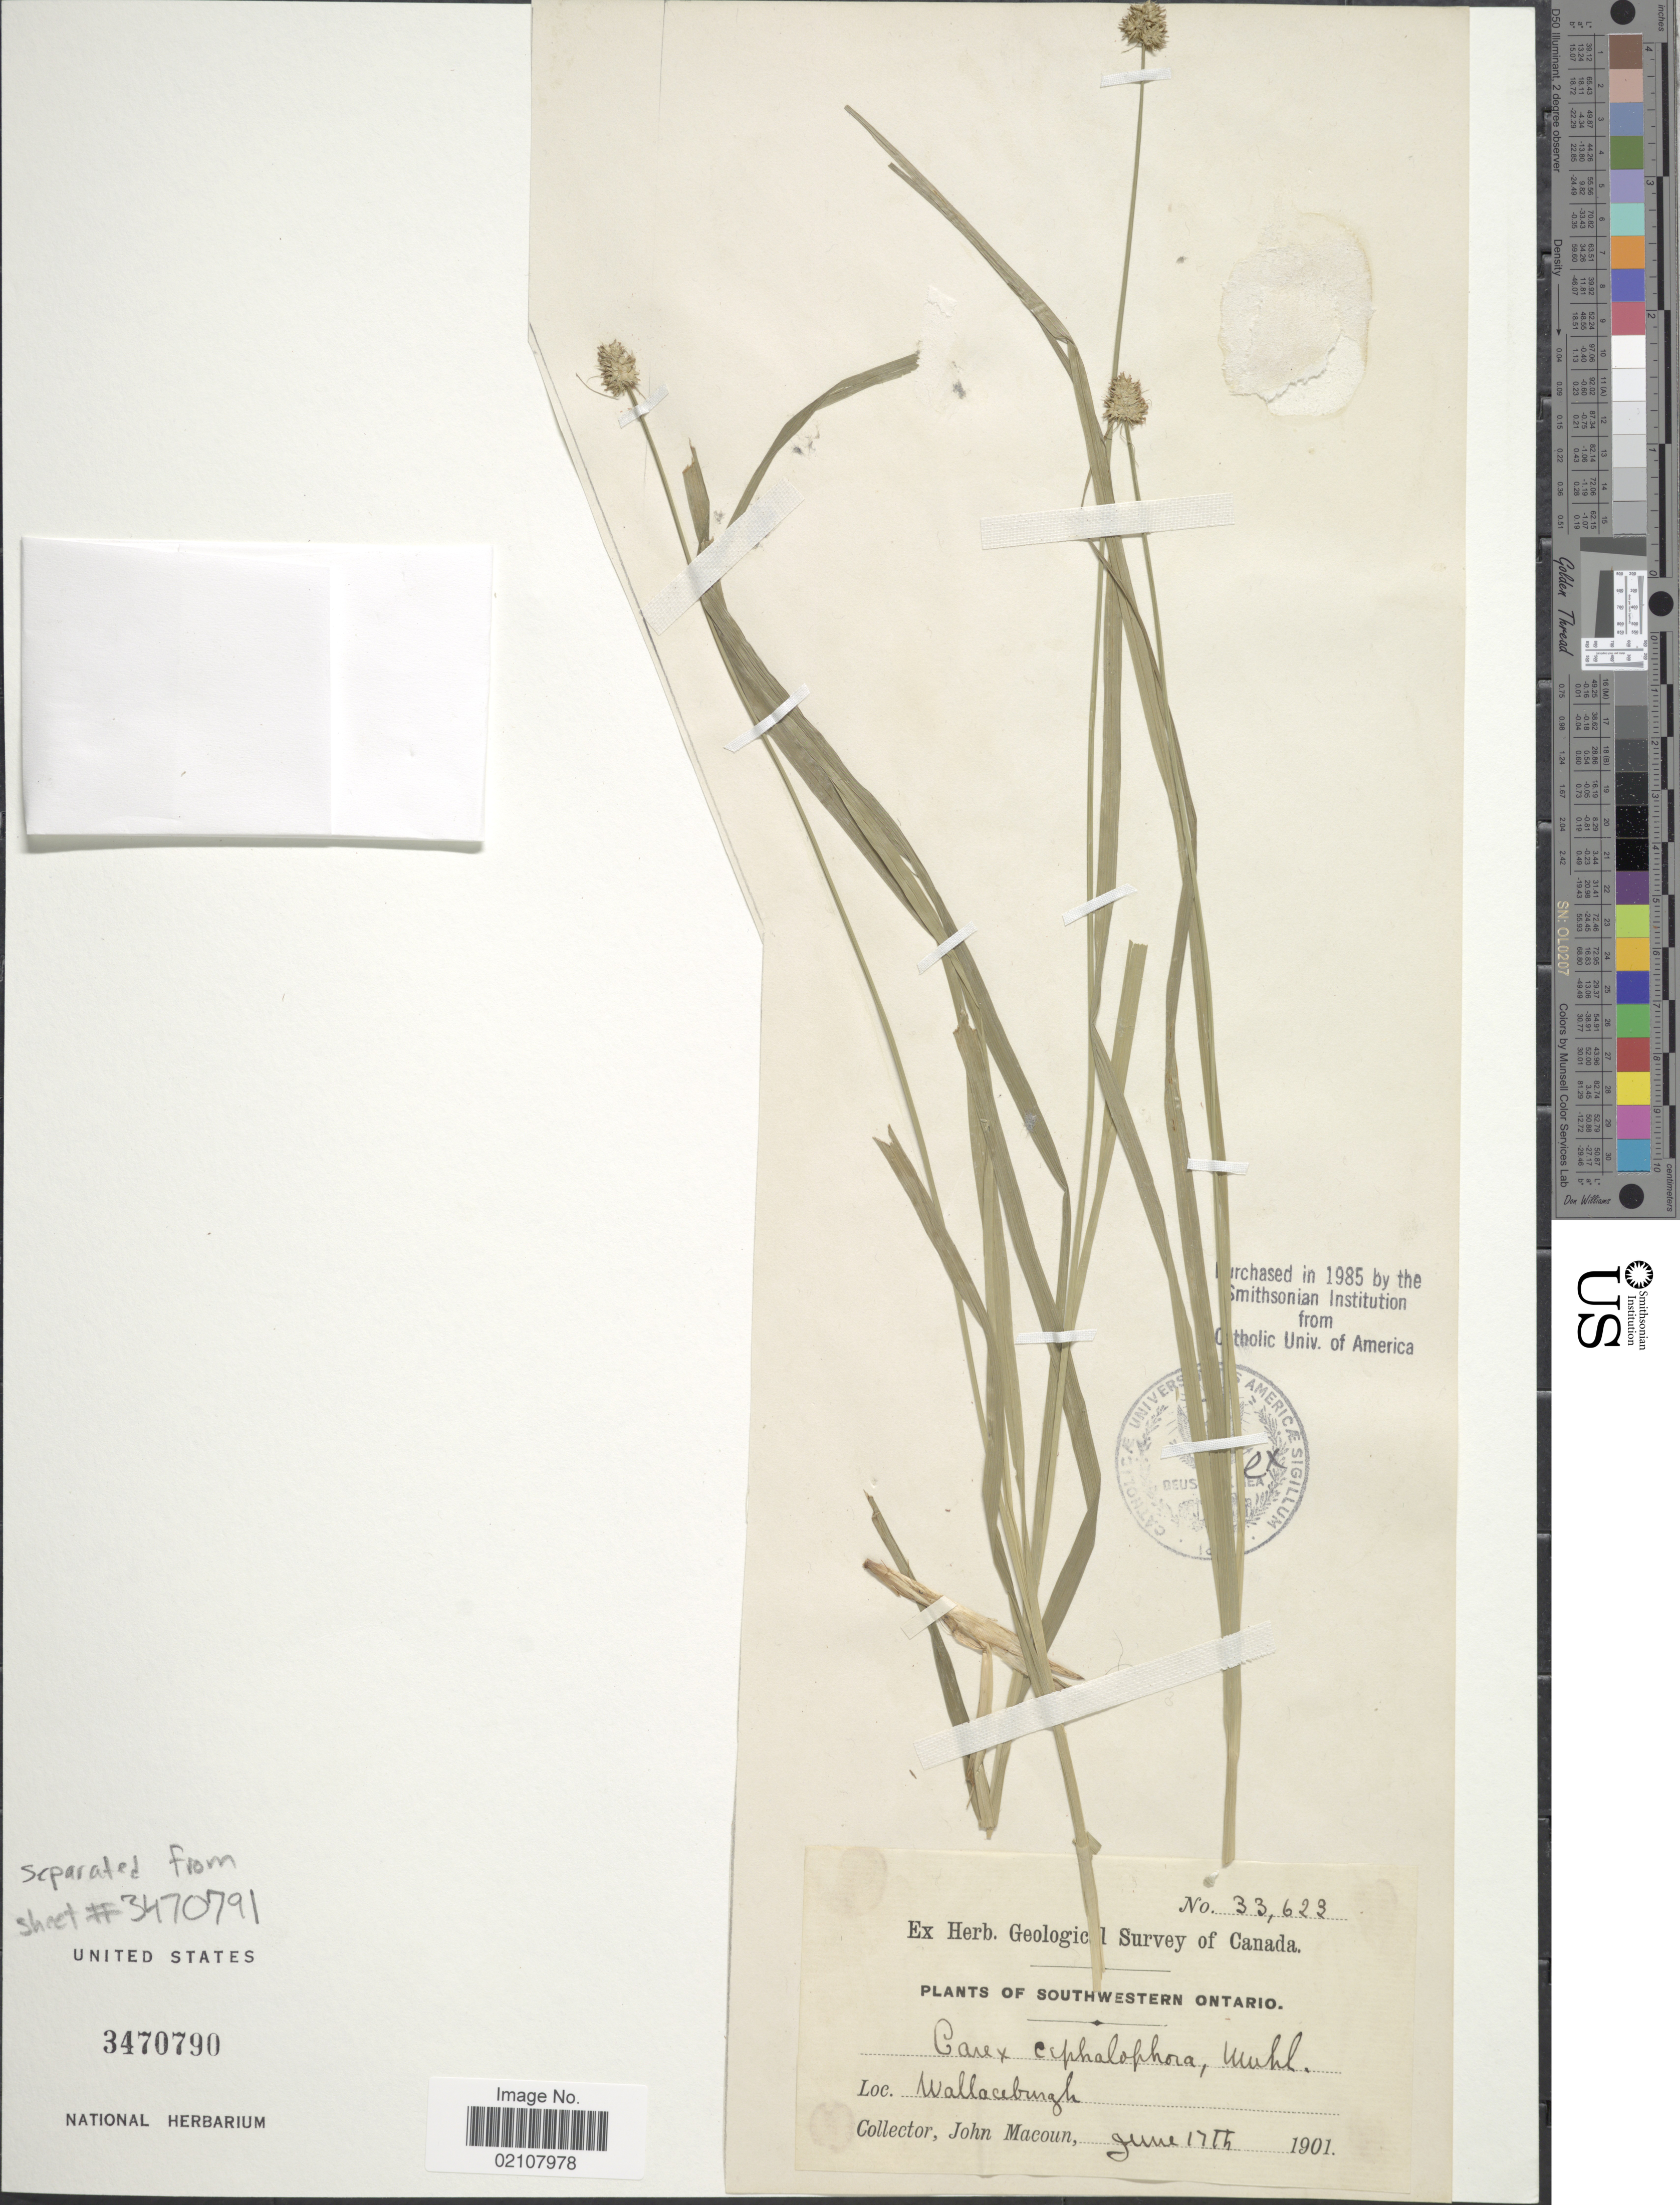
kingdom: Plantae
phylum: Tracheophyta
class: Liliopsida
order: Poales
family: Cyperaceae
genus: Carex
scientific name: Carex cephalophora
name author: Muhl. ex Willd.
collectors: J. Macoun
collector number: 33623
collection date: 1901-06-17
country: Canada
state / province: Ontario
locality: Southwestern Ontario, Wallaceburgh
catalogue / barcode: US 3470790